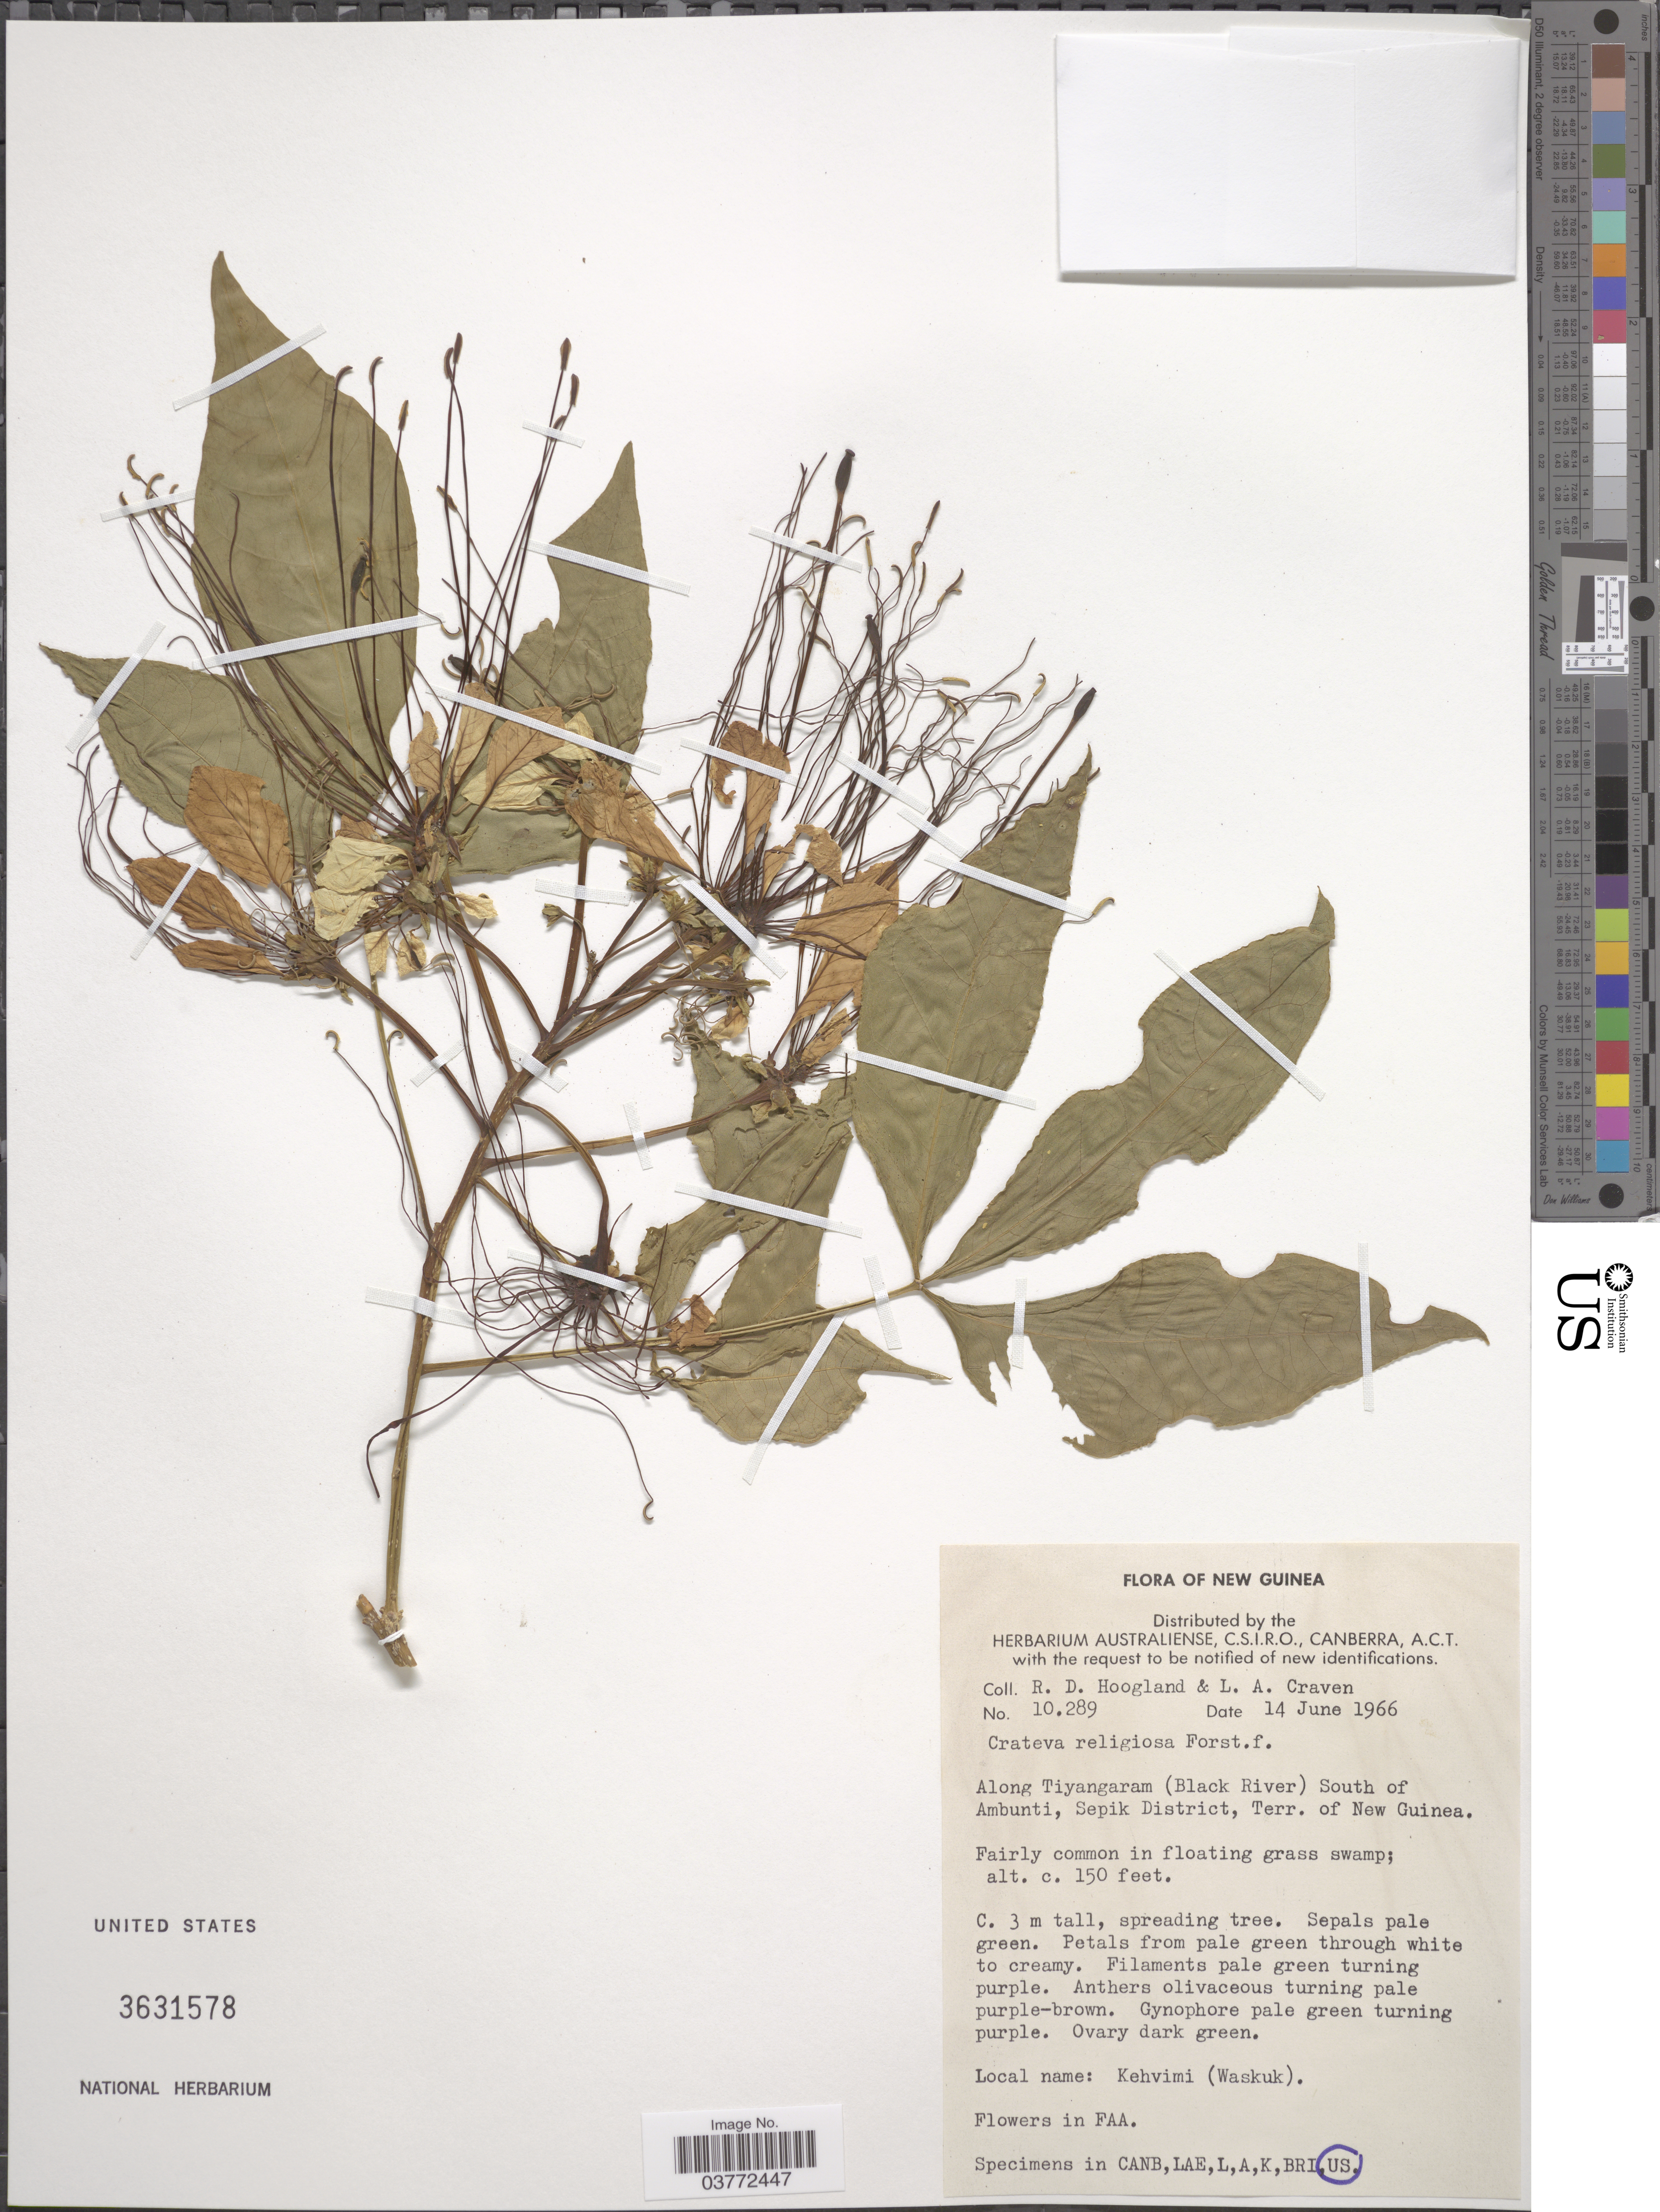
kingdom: Plantae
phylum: Tracheophyta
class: Magnoliopsida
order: Brassicales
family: Capparaceae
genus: Crateva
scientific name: Crateva religiosa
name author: G. Forst.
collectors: R. D. Hoogland & L. A. Craven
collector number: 10289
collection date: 1966-06-14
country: Papua New Guinea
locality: Along Tiyangaram (Black River) South of Ambunti, Sepik District, Terr. of New Guinea.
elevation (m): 46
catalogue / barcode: US 3631578